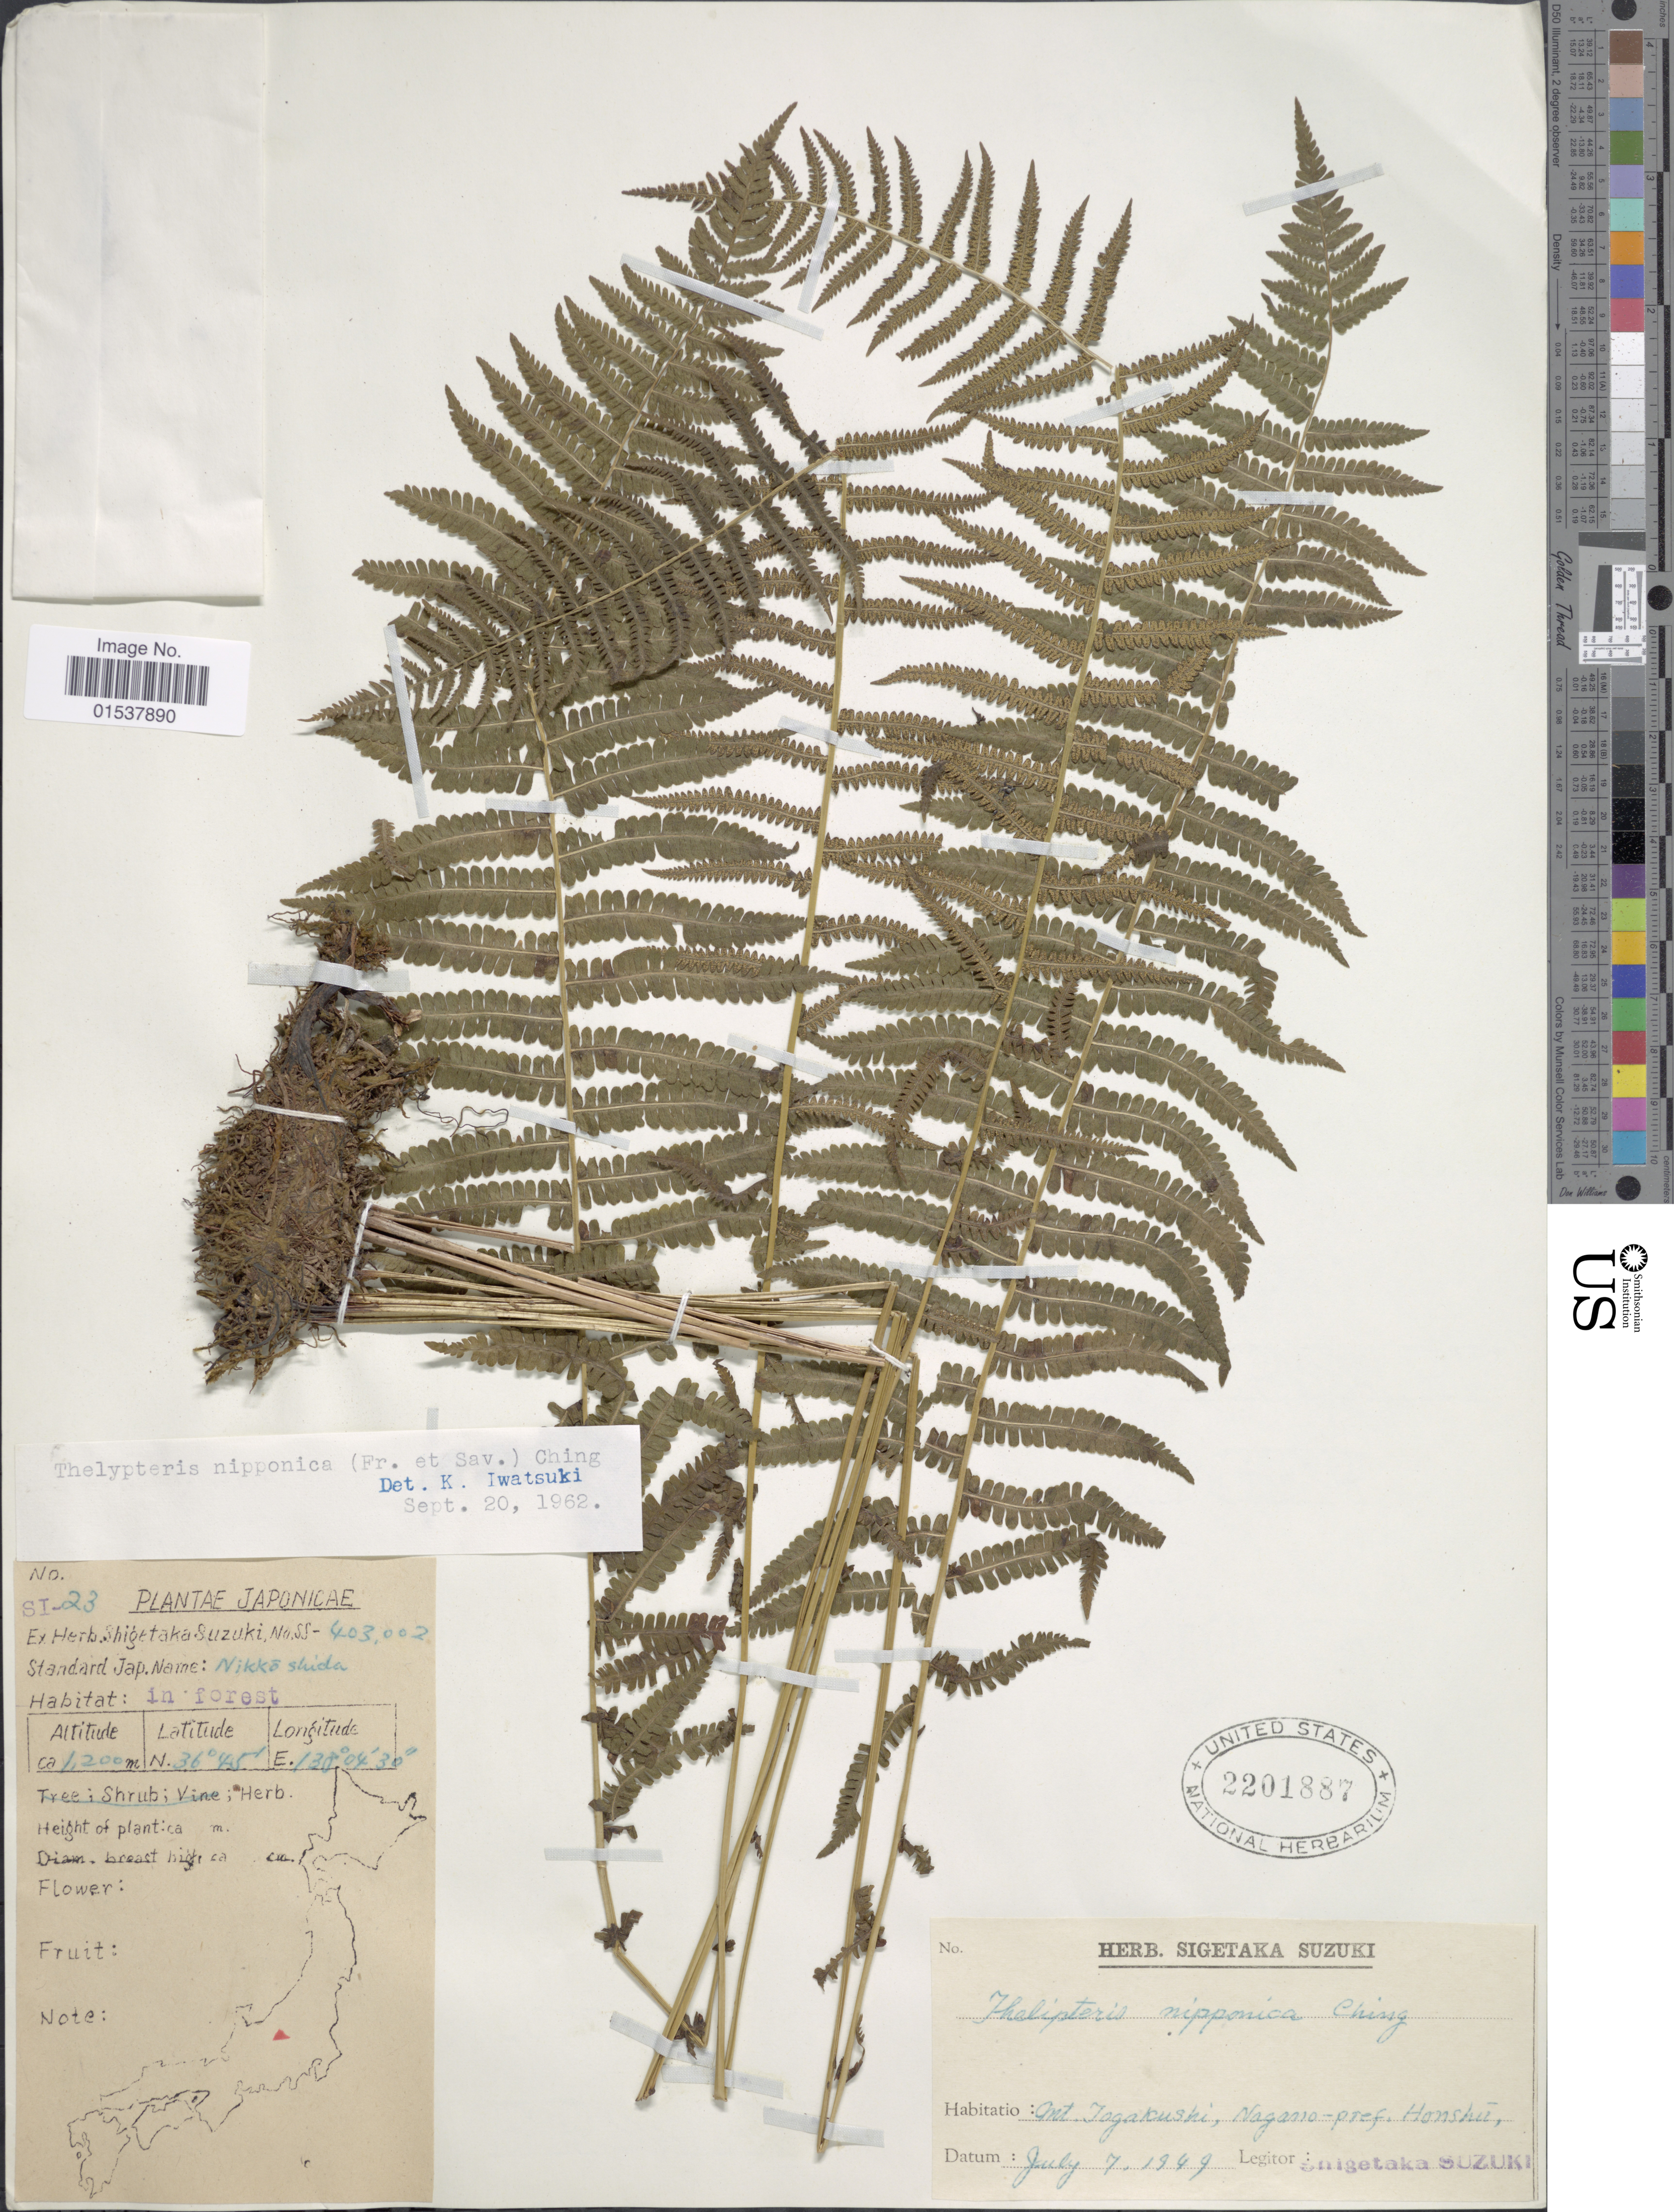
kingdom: Plantae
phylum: Tracheophyta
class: Polypodiopsida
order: Polypodiales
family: Thelypteridaceae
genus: Parathelypteris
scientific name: Parathelypteris nipponica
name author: (Franch. & Sav.) Ching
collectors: S. Suzuki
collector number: SI-23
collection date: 1949-07-07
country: Japan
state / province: Nagano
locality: Japonicae, Mt. Togakushi, Nagano-pref., Honshu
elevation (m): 1200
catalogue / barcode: US 2201887